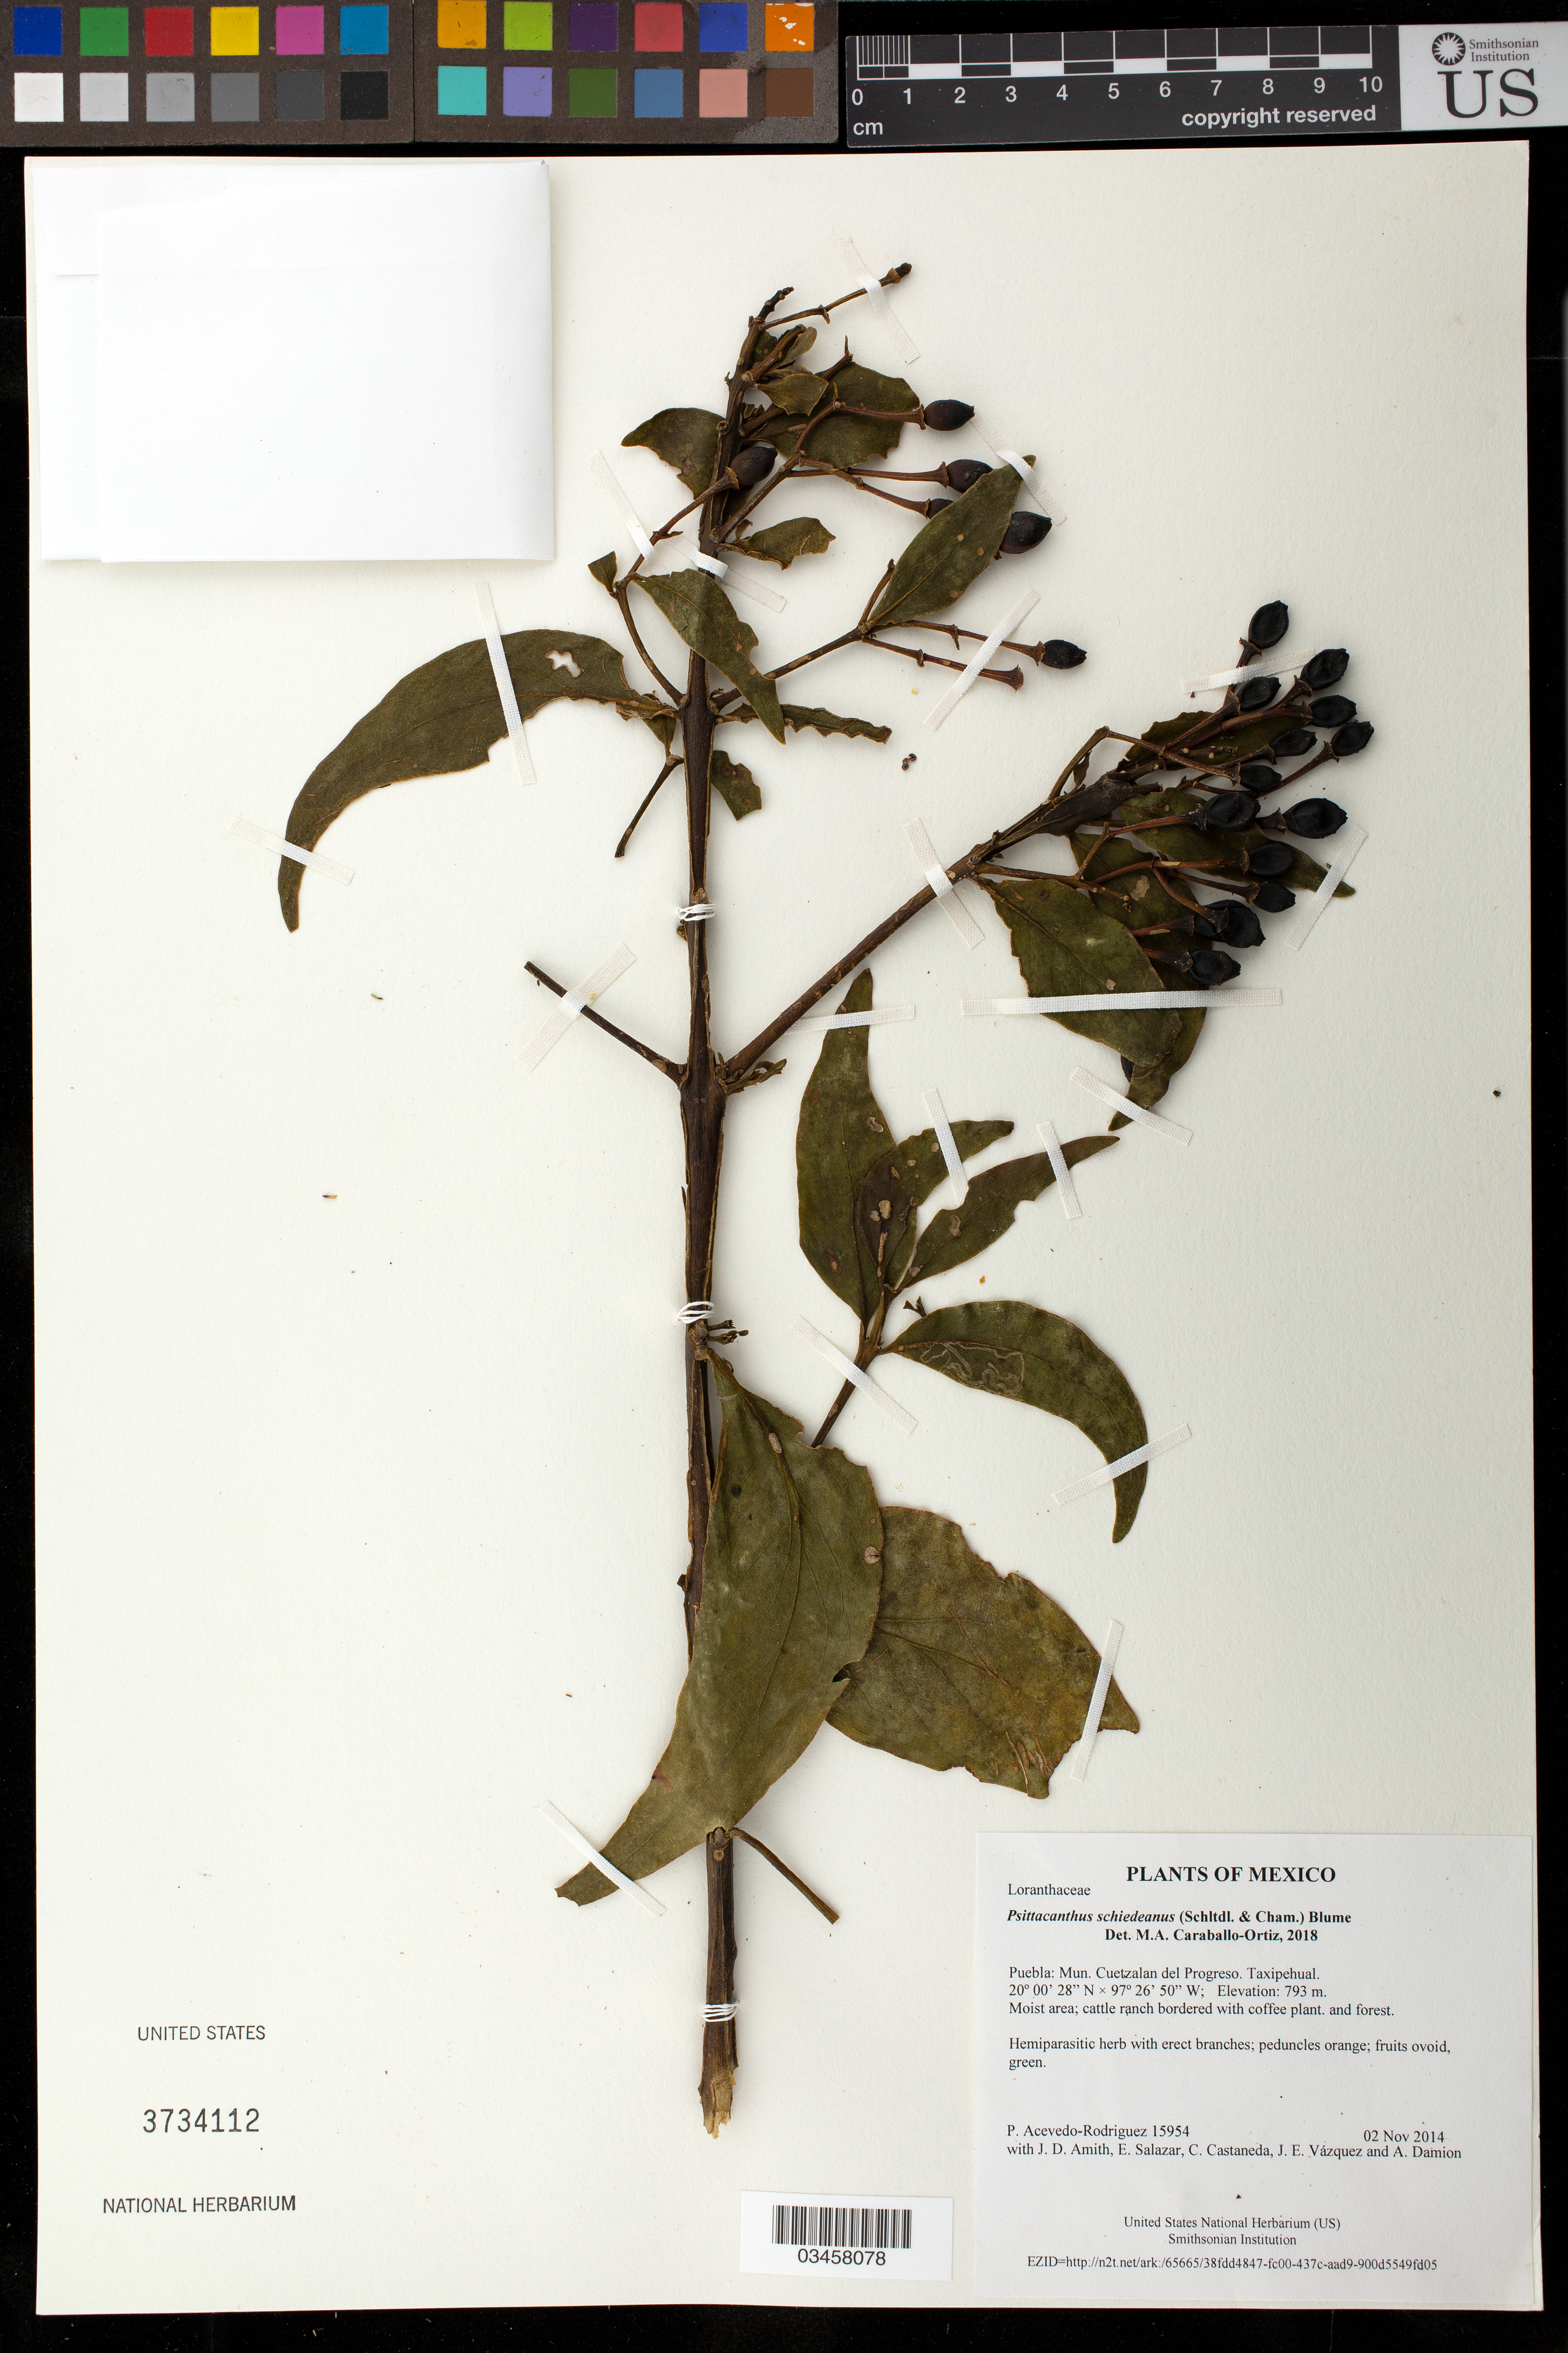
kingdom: Plantae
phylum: Tracheophyta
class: Magnoliopsida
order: Santalales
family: Loranthaceae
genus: Psittacanthus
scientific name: Psittacanthus schiedeanus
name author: (Schltdl. & Cham.) Blume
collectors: P. Acevedo-Rodr., J. D. Amith, E. Salazar, C. Castaneda, J. E. Vázquez & A. Damion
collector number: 15954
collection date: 2014-11-02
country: Mexico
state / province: Puebla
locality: Mun. Cuetzalan del Progreso. Taxipehual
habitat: Moist area; cattle ranch bordered with coffee plant. and forest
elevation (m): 793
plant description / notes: US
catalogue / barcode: US 3734112